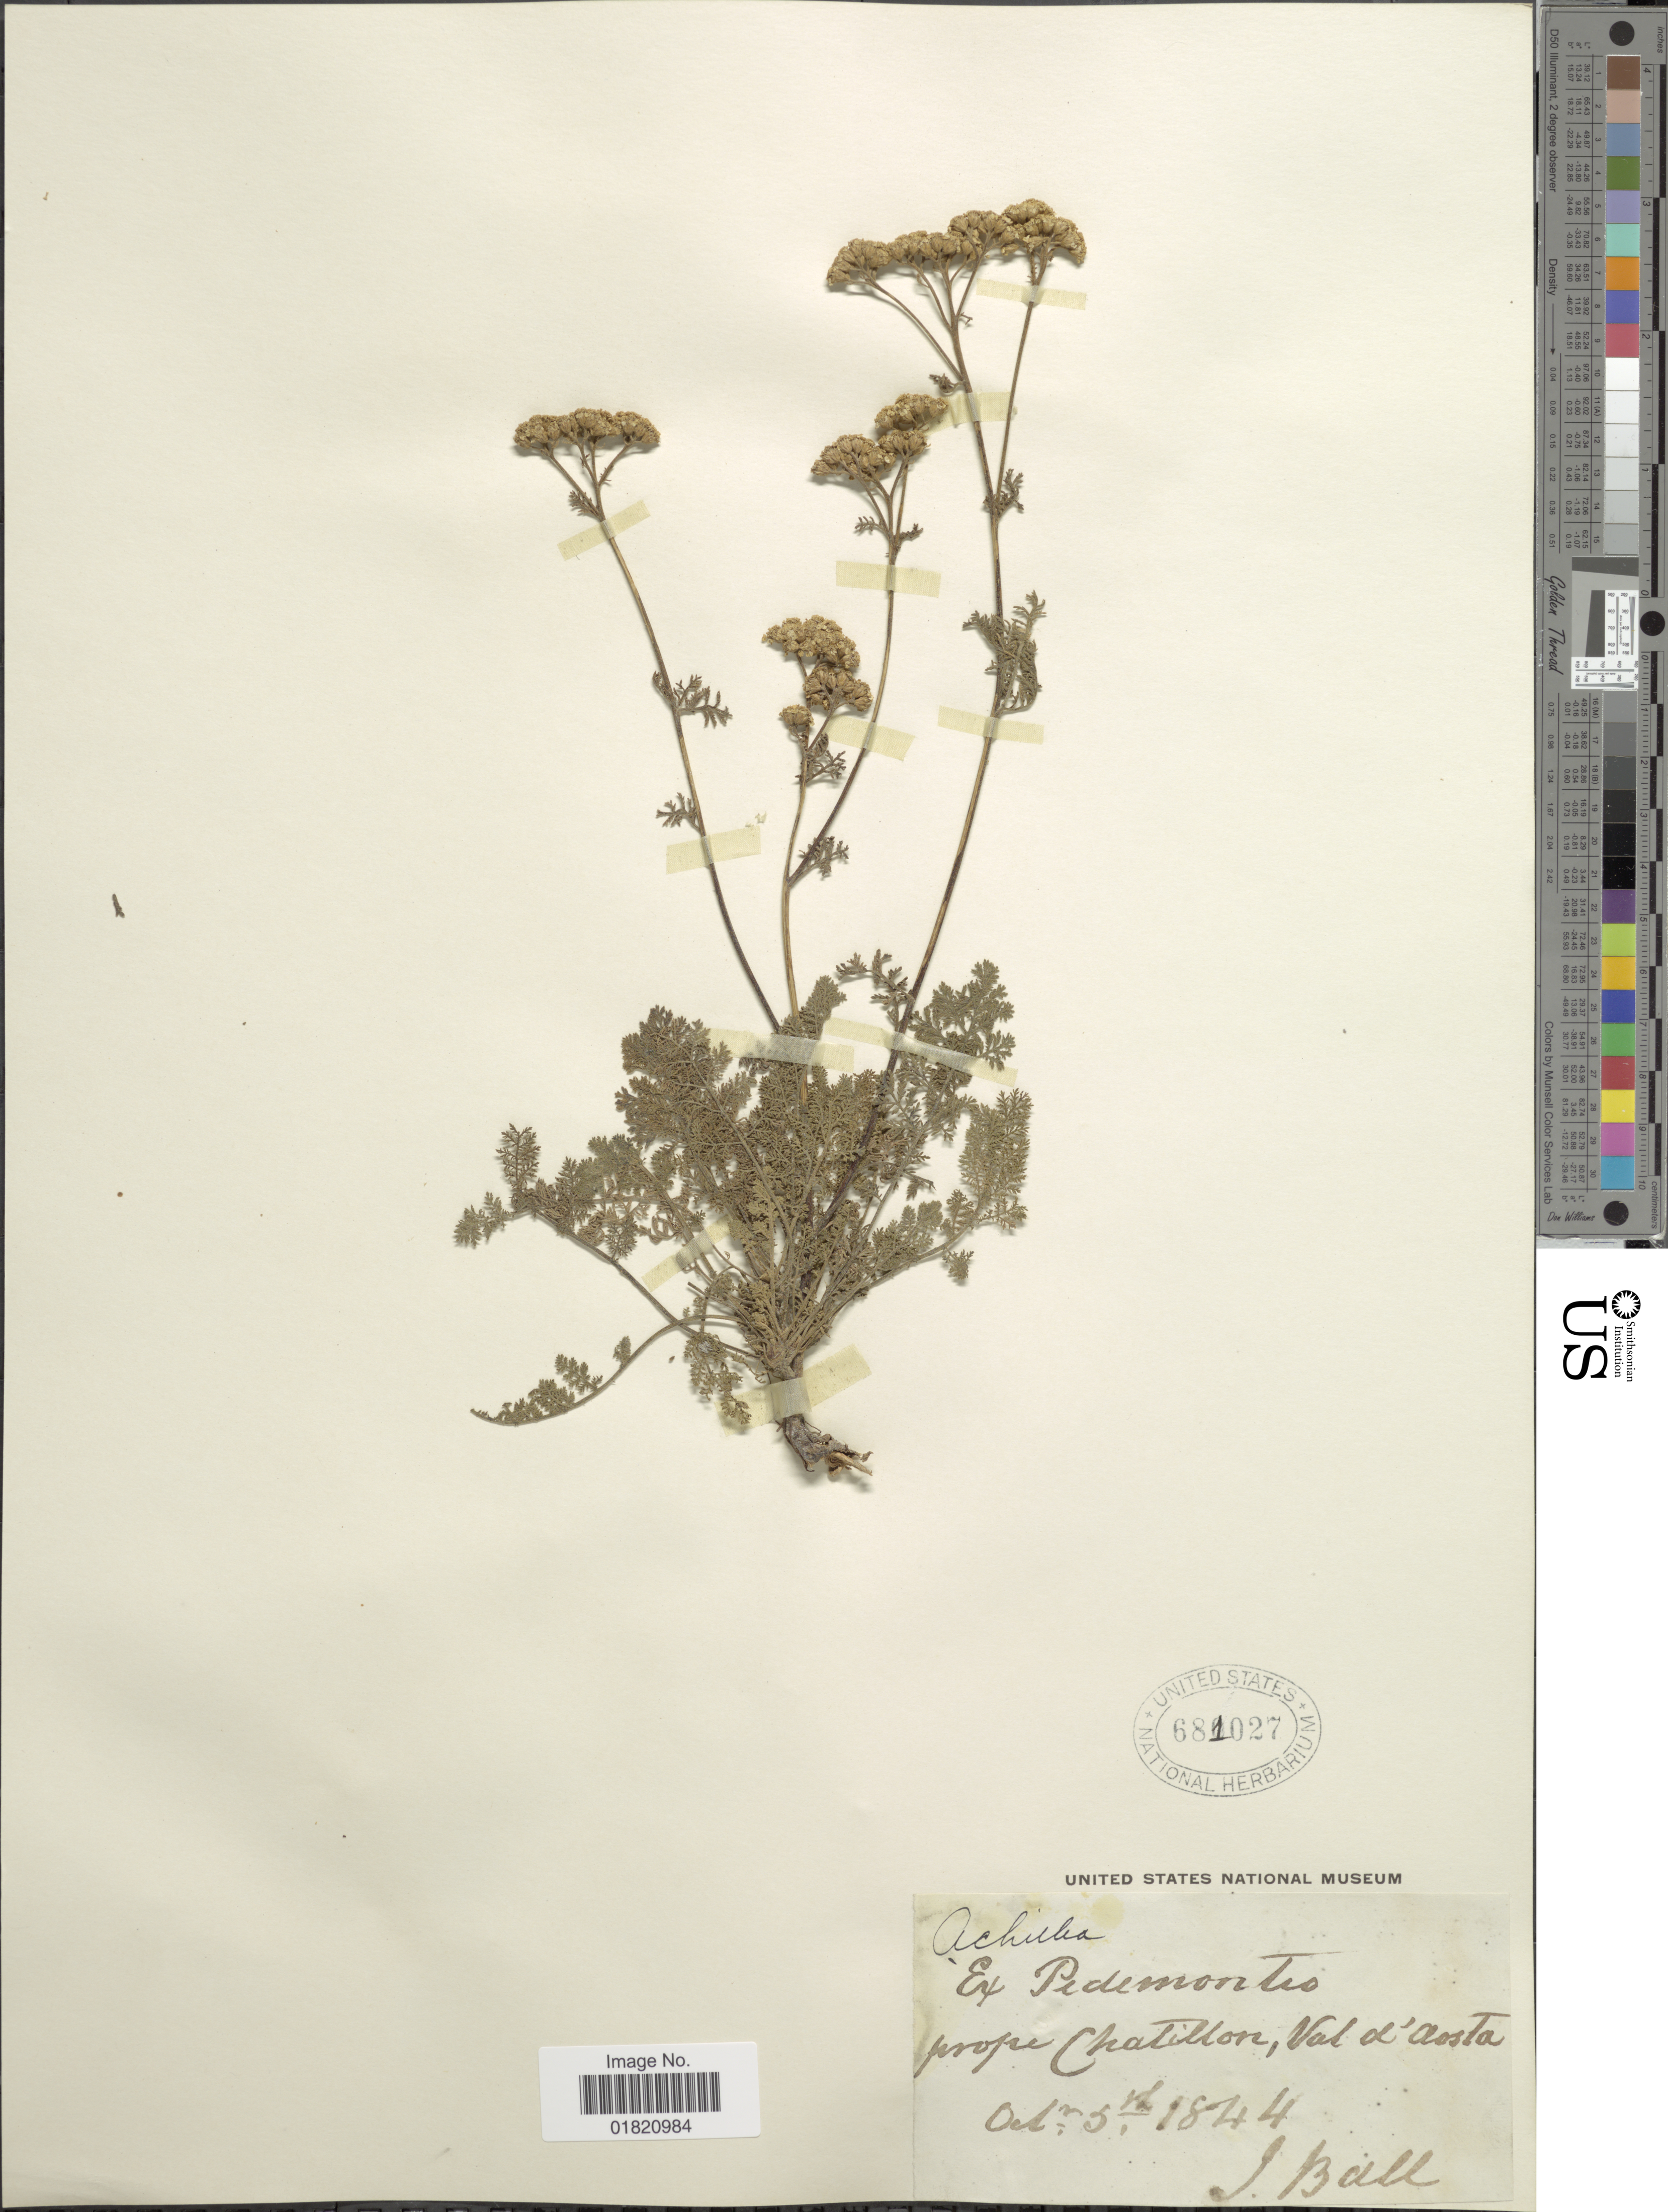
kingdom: Plantae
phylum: Tracheophyta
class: Magnoliopsida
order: Asterales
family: Asteraceae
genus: Achillea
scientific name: Achillea sp.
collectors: J. Ball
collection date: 1844-10-05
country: Italy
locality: Ex Pedemontes prope Chatillon, Val d'Aosta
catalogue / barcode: US 681027